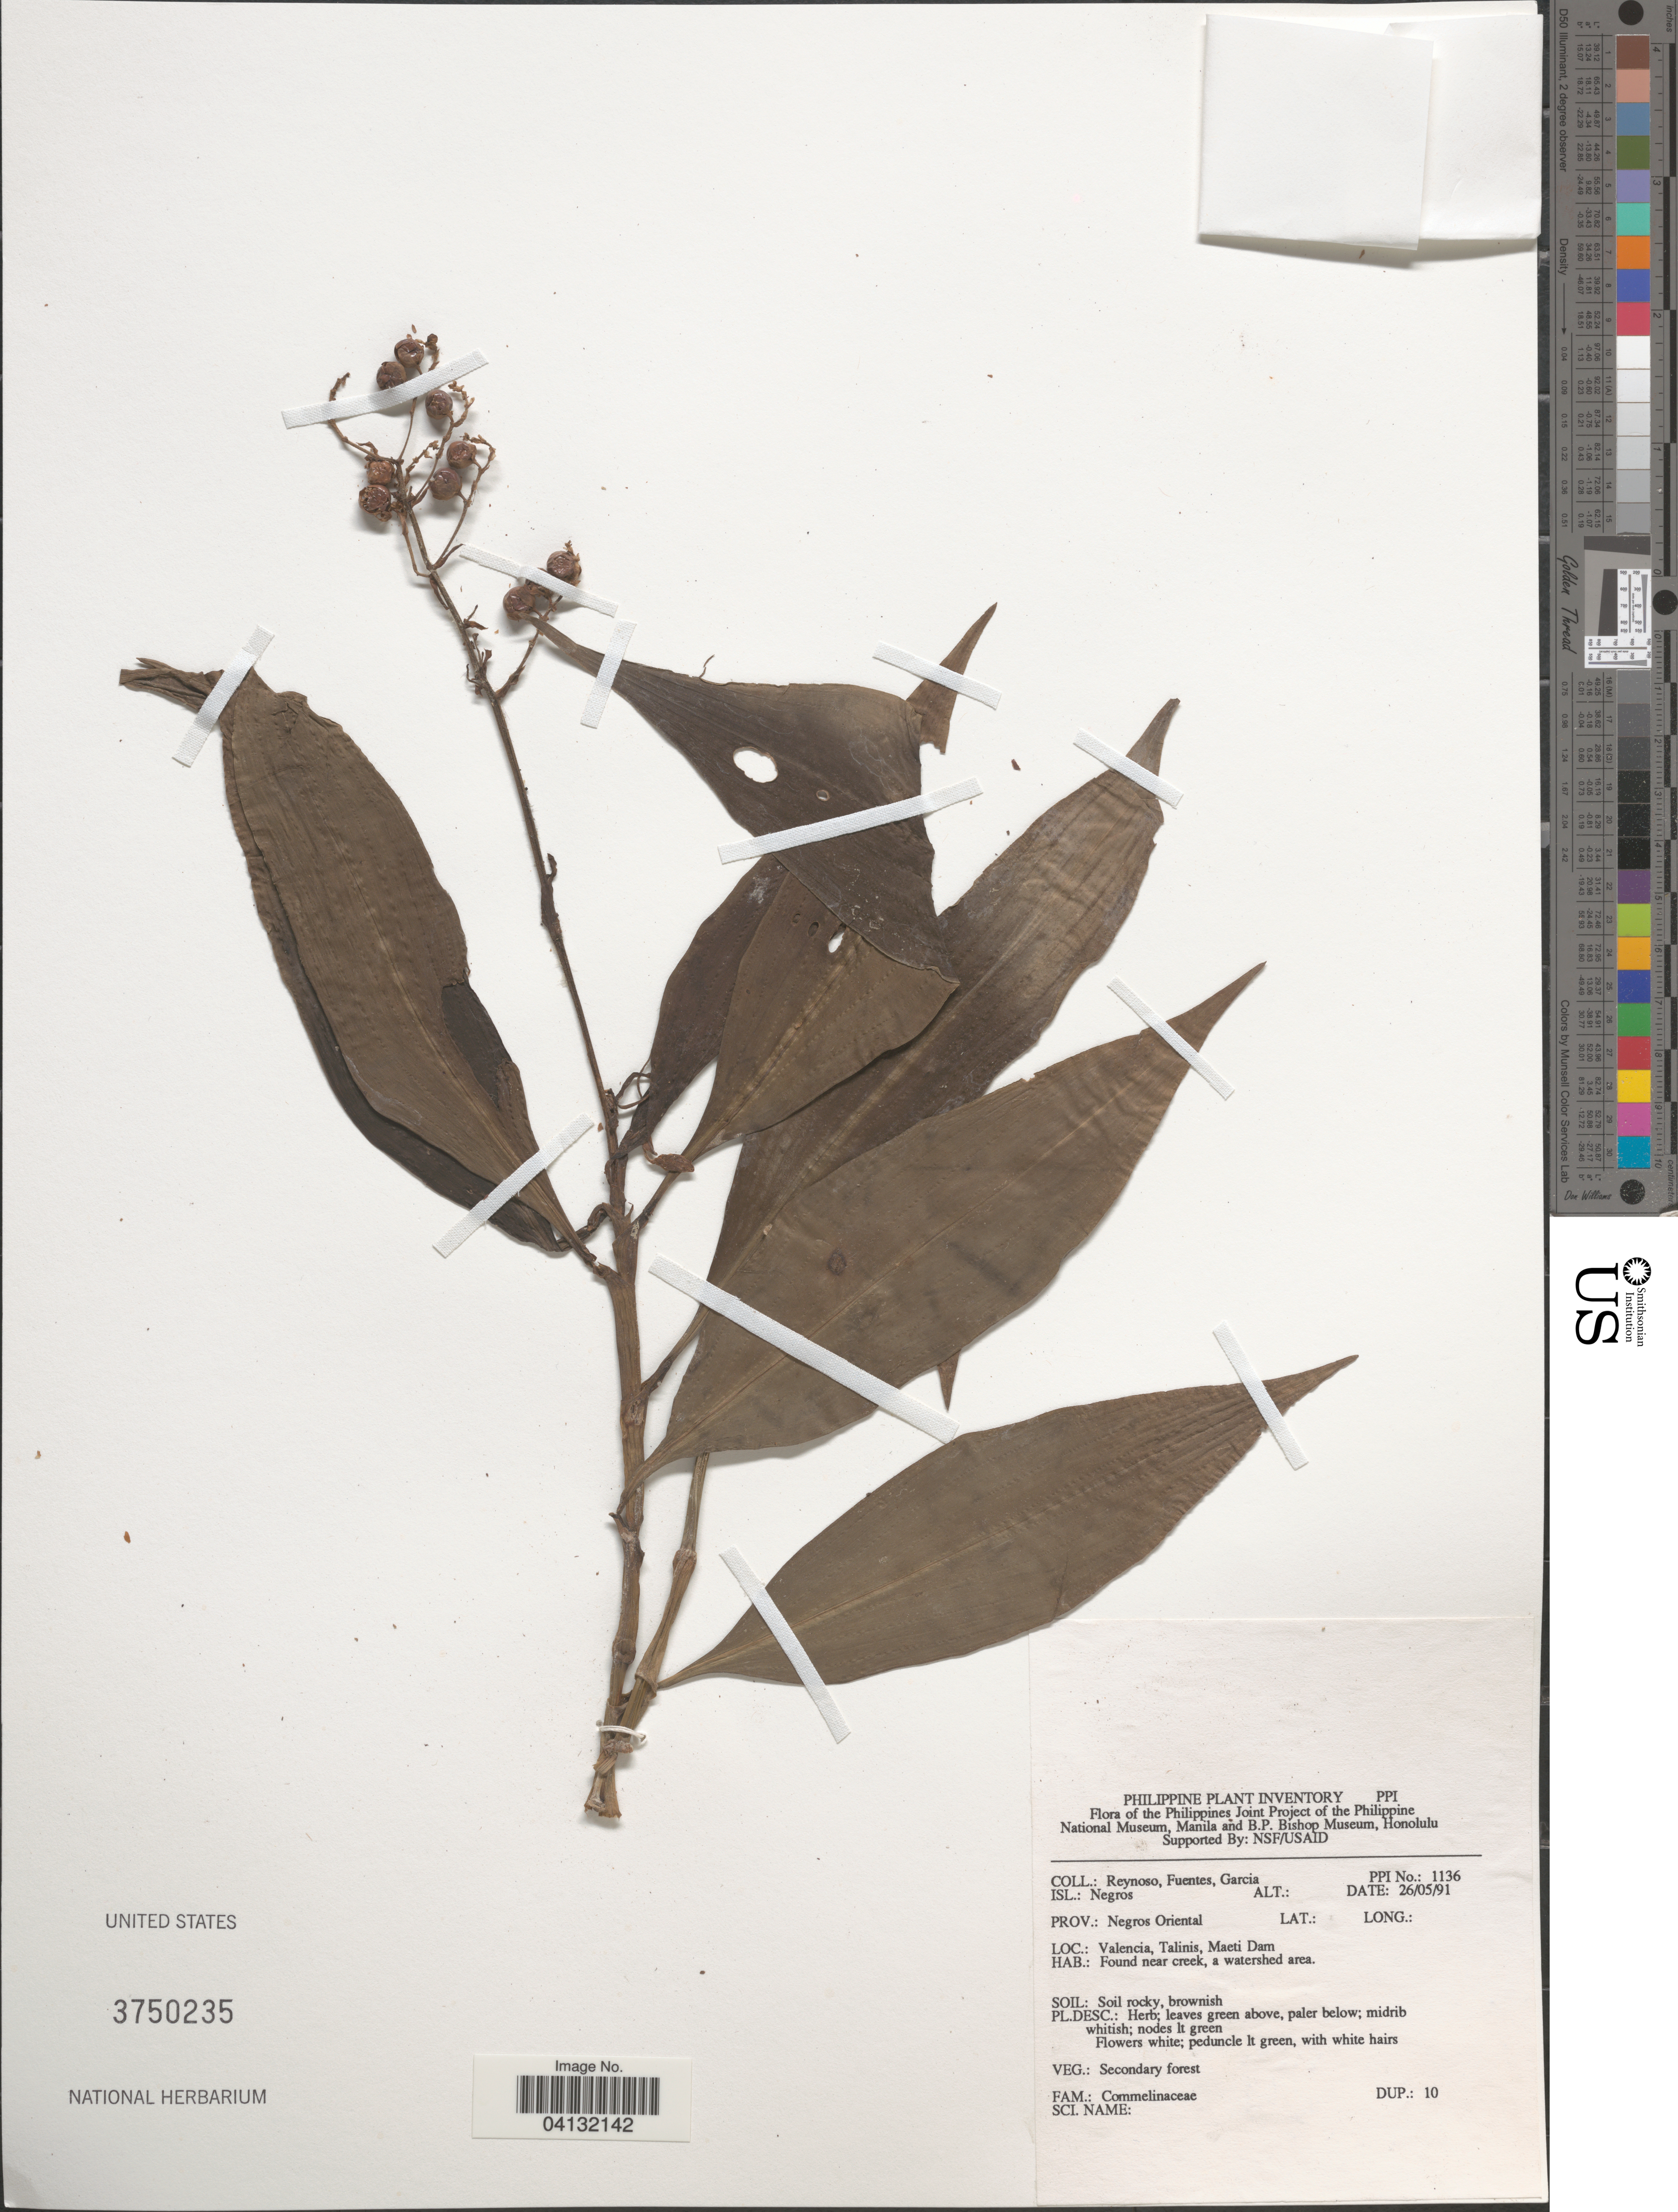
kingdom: Plantae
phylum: Tracheophyta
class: Liliopsida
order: Commelinales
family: Commelinaceae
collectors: E. Reynoso, -. Fuentes & H. Garcia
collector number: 1136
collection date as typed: Transcribed d/m/y: 26/5/91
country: Philippines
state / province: Central Visayas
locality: Isl.: Negros. Prov.: Negros Oriental. Valencia, Talinis, Maeti Dam.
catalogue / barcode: US 3750235